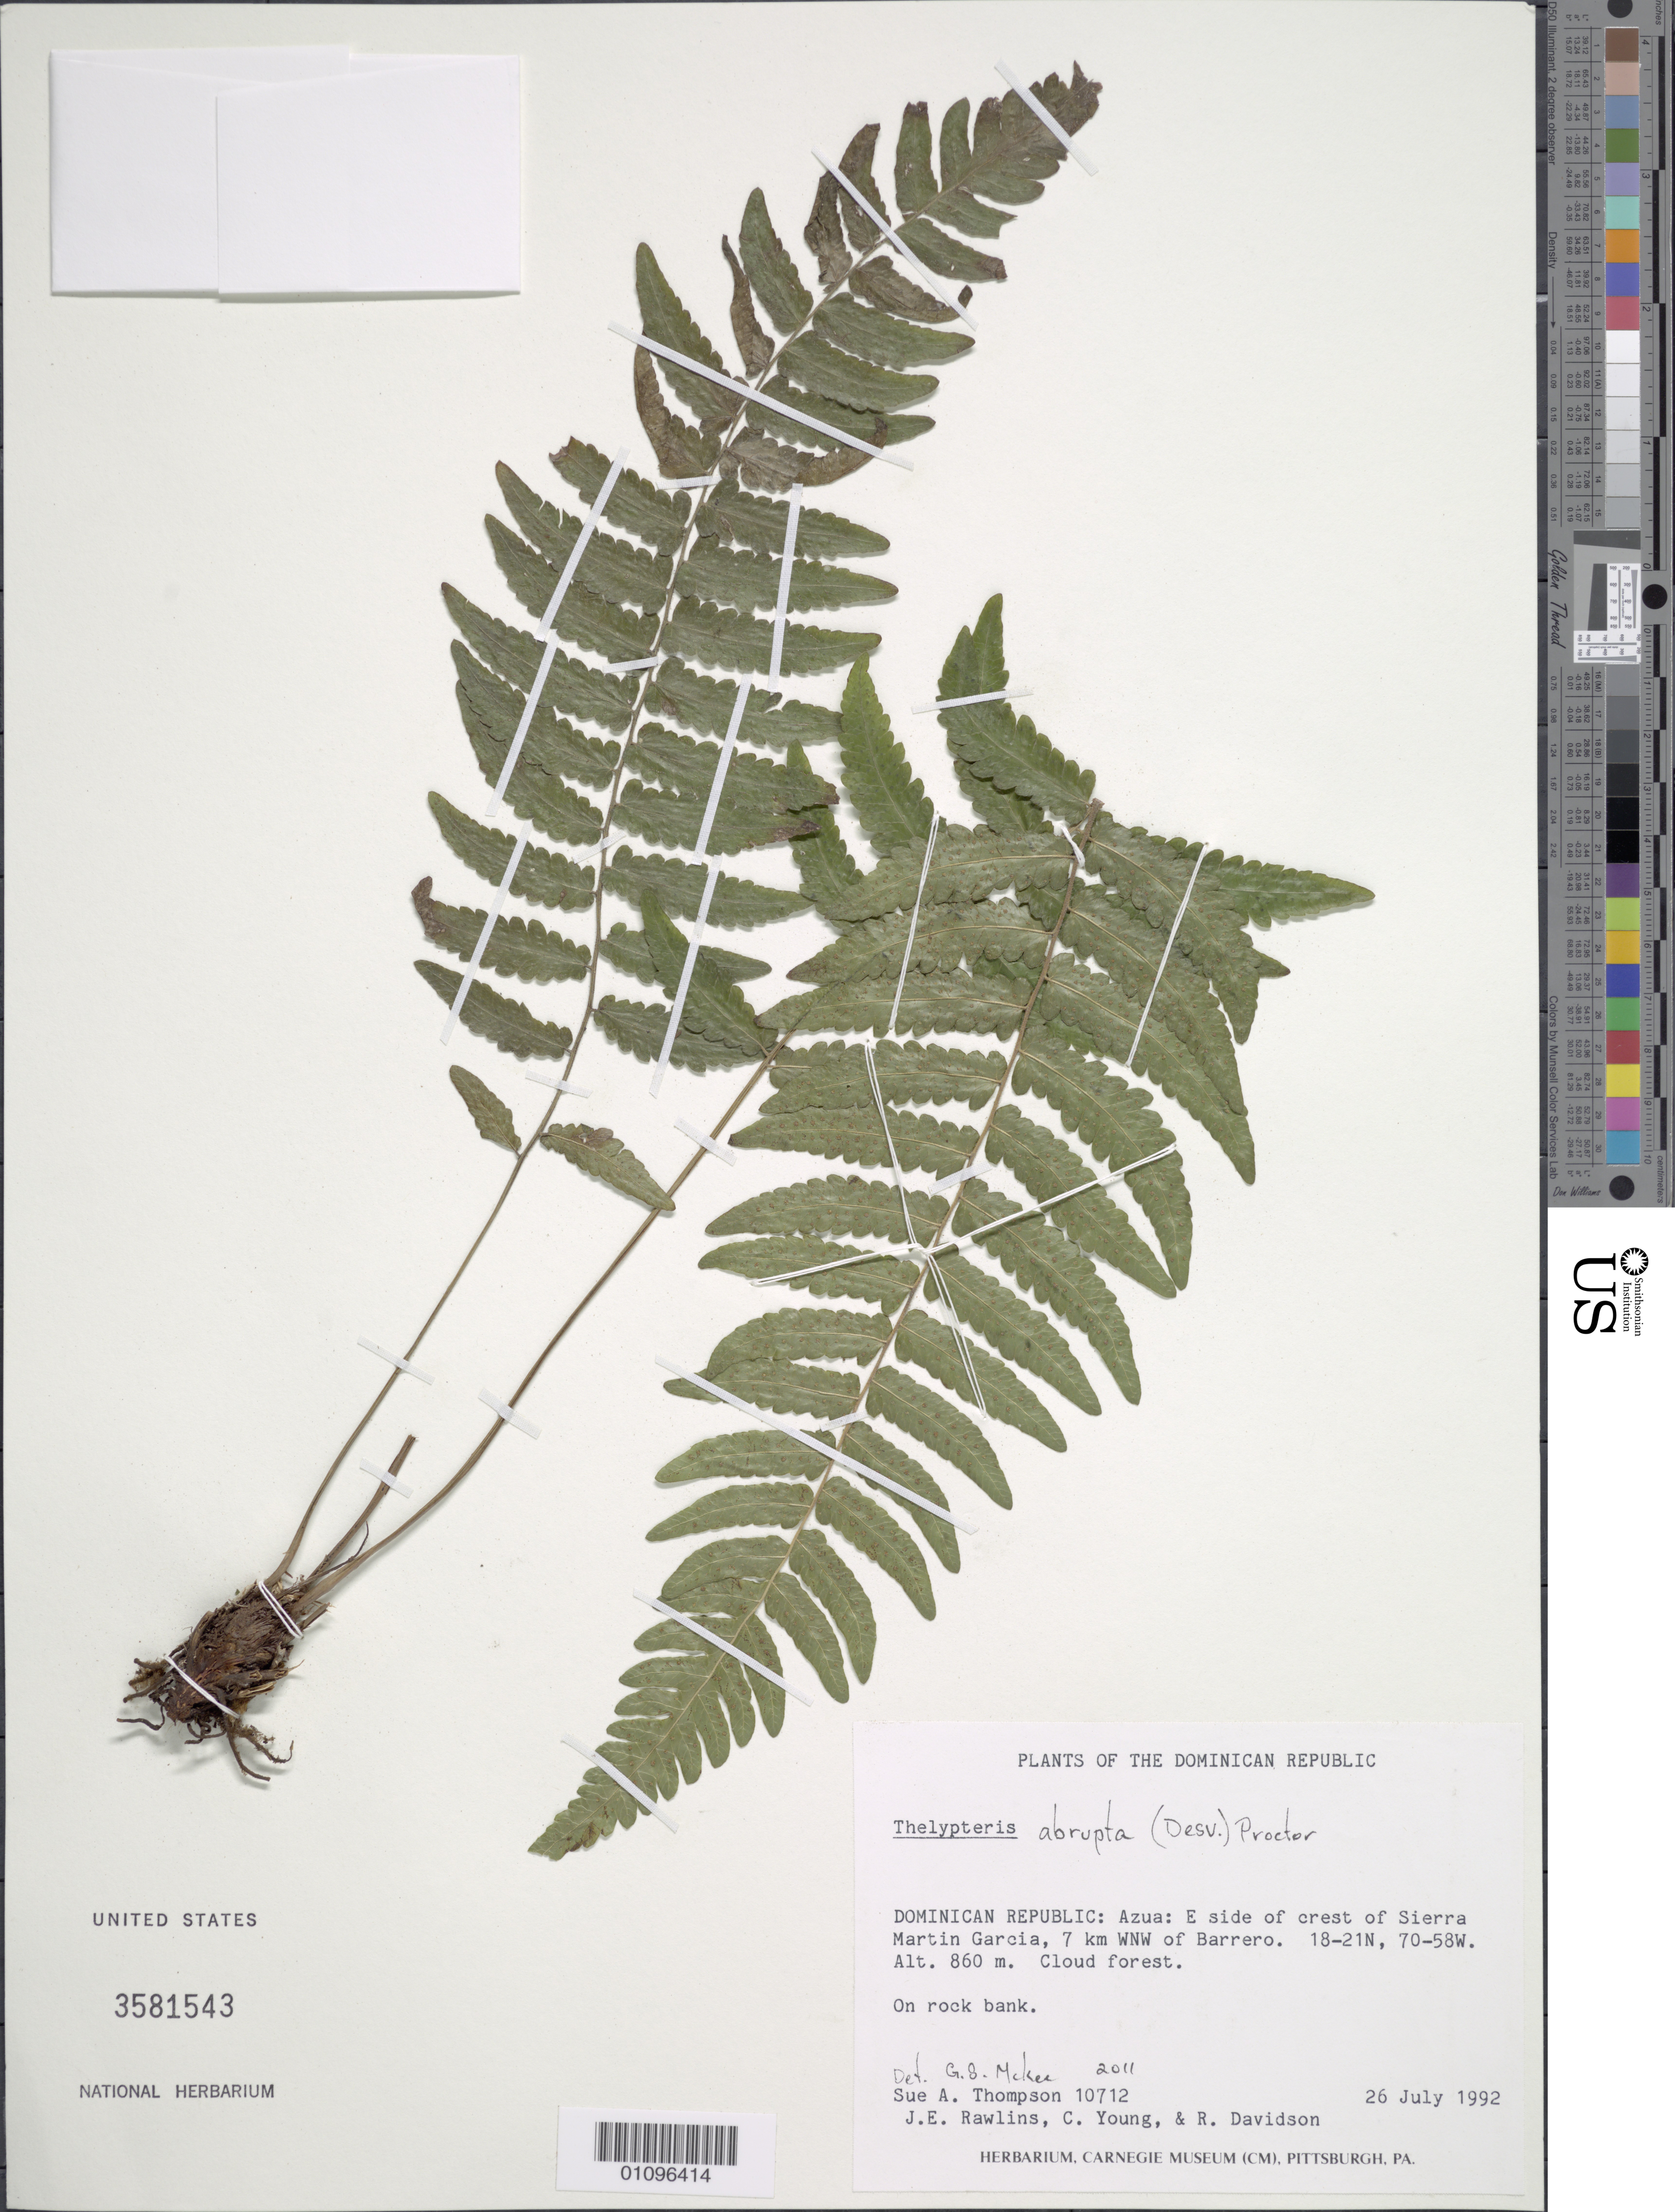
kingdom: Plantae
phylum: Tracheophyta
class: Polypodiopsida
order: Polypodiales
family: Thelypteridaceae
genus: Goniopteris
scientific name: Goniopteris abrupta (Desv.) comb. nov., ined 2015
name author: (Desv.)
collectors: S. A. Thompson, J. Rawlins, C. Young & R. Davidson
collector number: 10712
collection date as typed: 26 Jul 1992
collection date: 1992-07-26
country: Dominican Republic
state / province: Azua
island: Hispaniola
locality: Sierra Martin Garcia, E side of crest; 7 km WNW of Barrero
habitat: Cloud forest; on rock bank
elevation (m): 860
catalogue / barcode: US 3581543